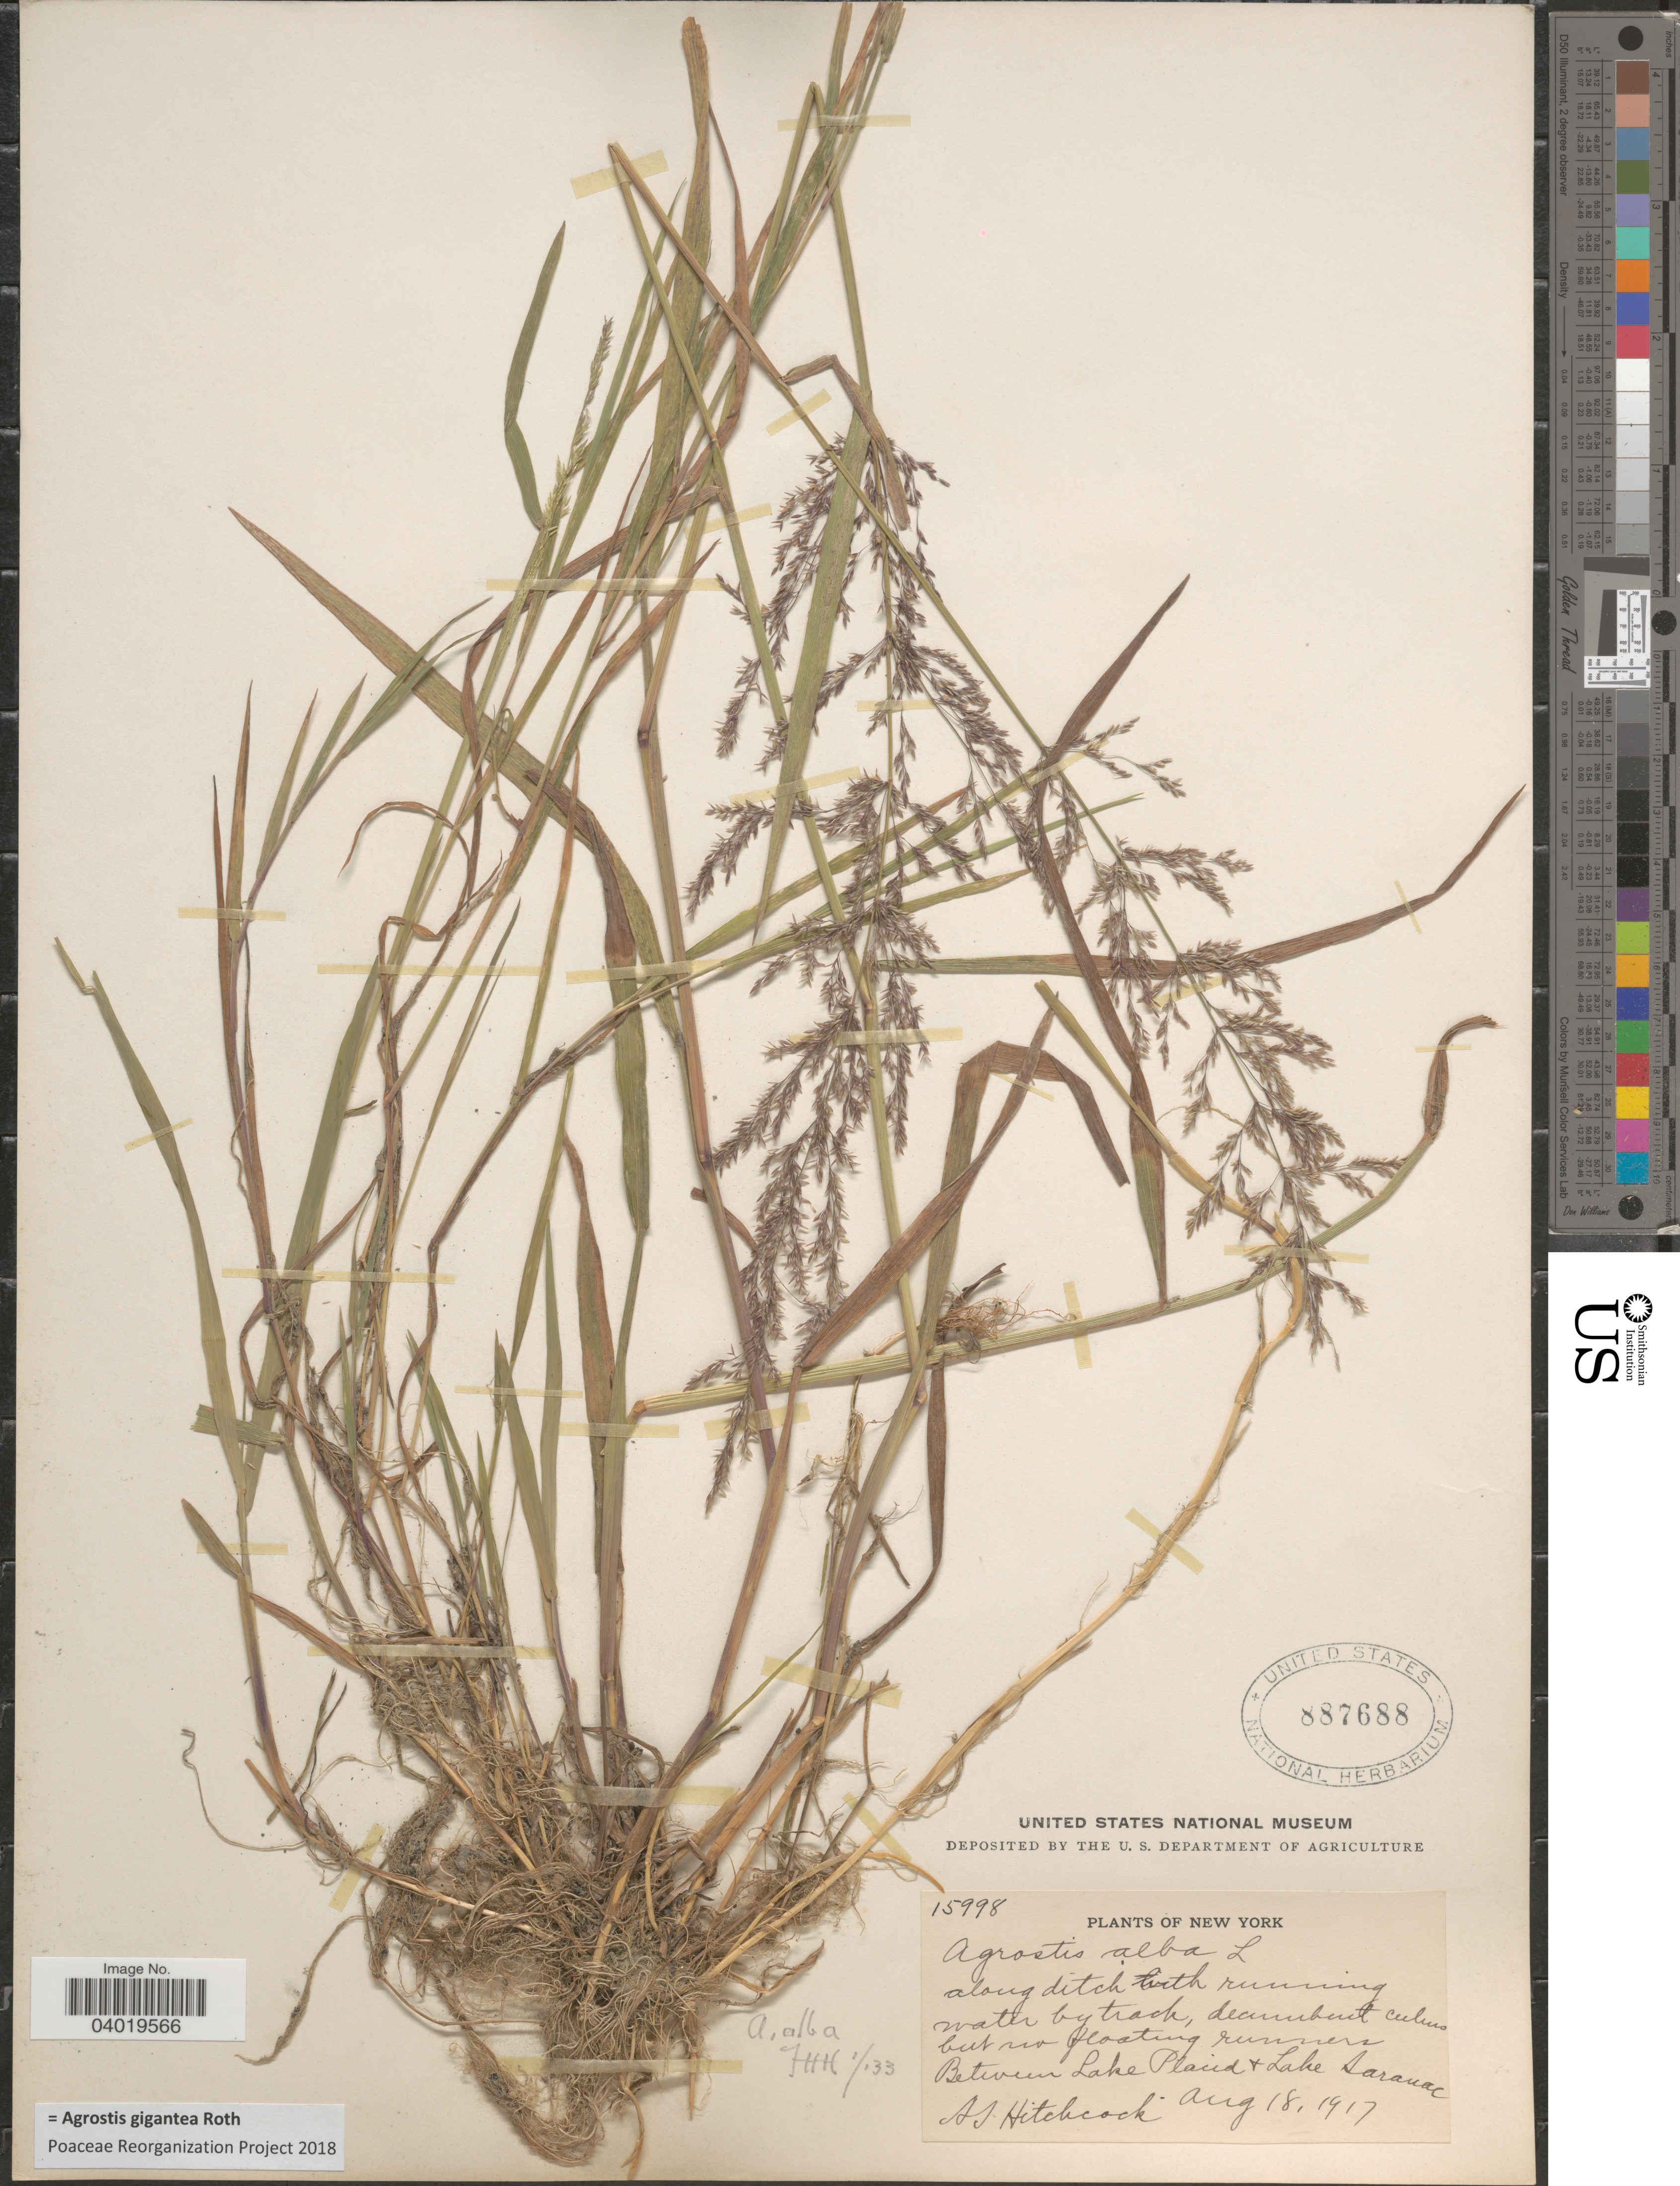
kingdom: Plantae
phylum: Tracheophyta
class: Liliopsida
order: Poales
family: Poaceae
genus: Agrostis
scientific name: Agrostis gigantea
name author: Roth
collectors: A. S. Hitchcock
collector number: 15998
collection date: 1917-08-18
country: United States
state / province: New York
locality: Between Lake Placid + Lake Saranac.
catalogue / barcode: US 887688